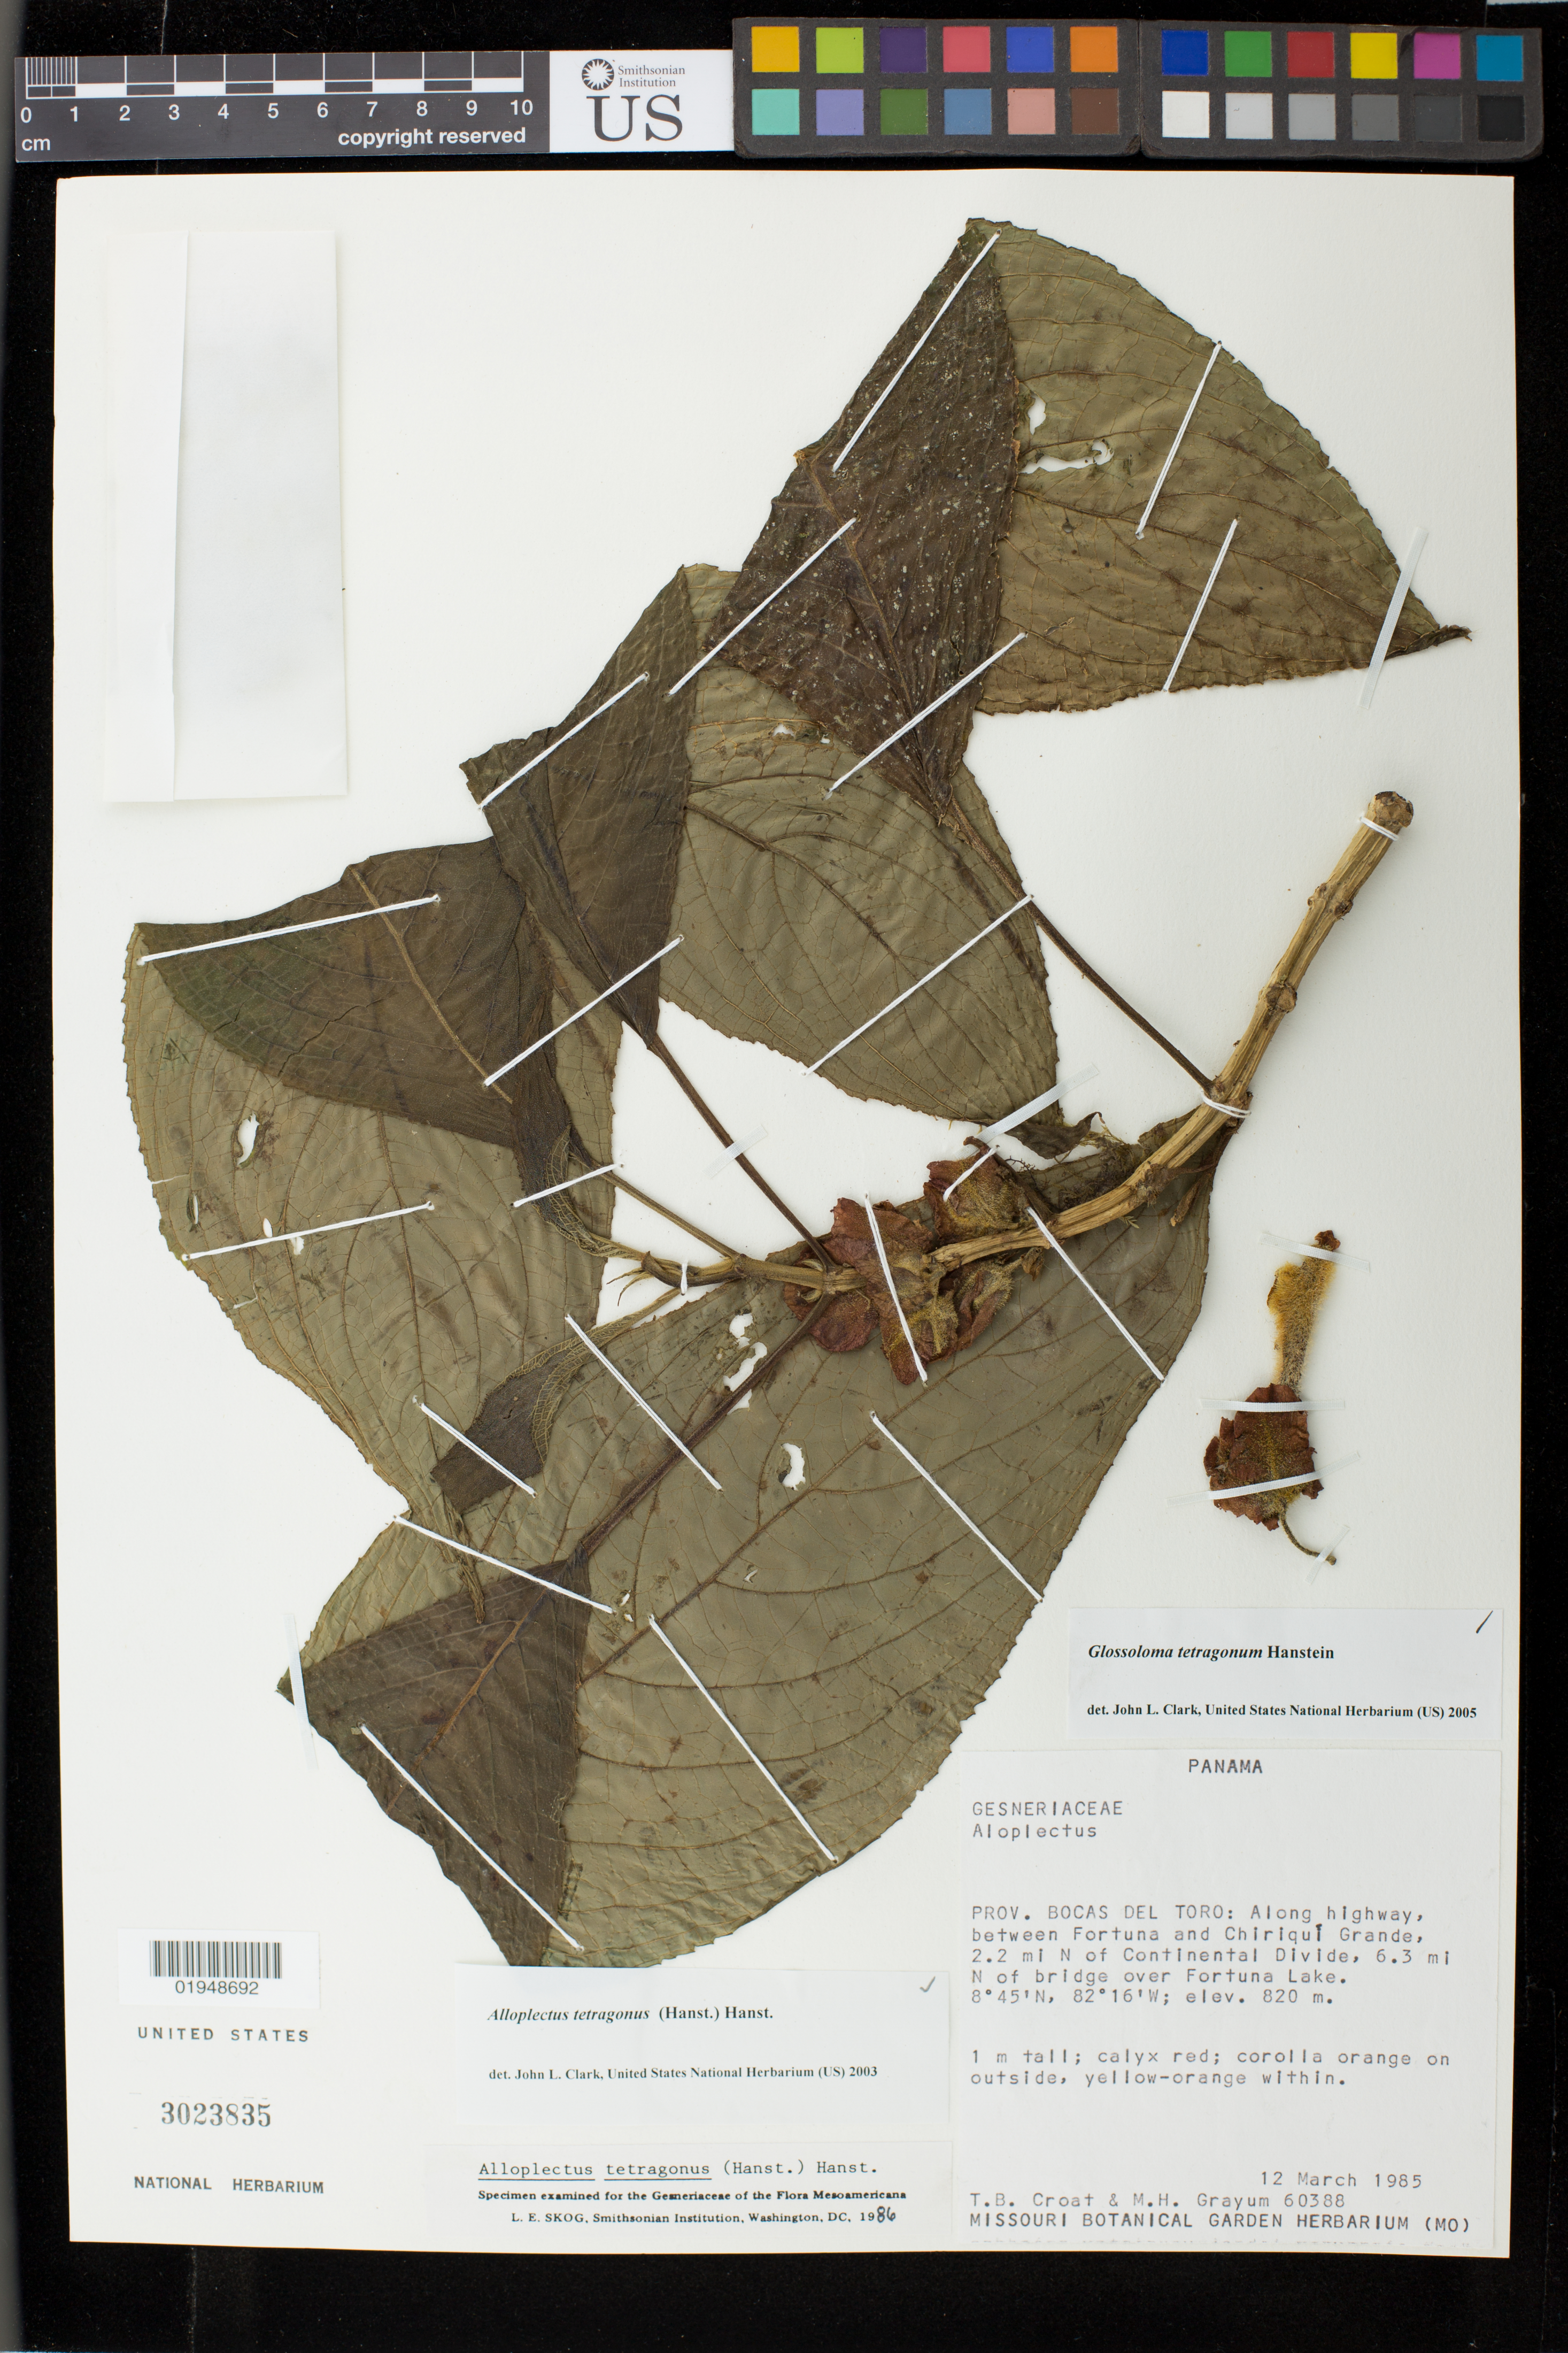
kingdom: Plantae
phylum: Tracheophyta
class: Magnoliopsida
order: Lamiales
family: Gesneriaceae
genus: Glossoloma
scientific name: Glossoloma tetragonoides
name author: (Mansf.) J.L. Clark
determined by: Clark, J. L., (SEL), The Marie Selby Botanical Garden (UNITED STATES)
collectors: T. B. Croat & M. H. Grayum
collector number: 60388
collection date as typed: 12 Mar 1985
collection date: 1985-03-12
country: Panama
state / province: Bocas del Toro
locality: Along highway, between Fortuna and Chiriquí Grande, 2.2 mi N of Continental Divide, 6.3 mi N of bridge over Fortuna Lake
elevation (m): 820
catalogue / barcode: US 3023835